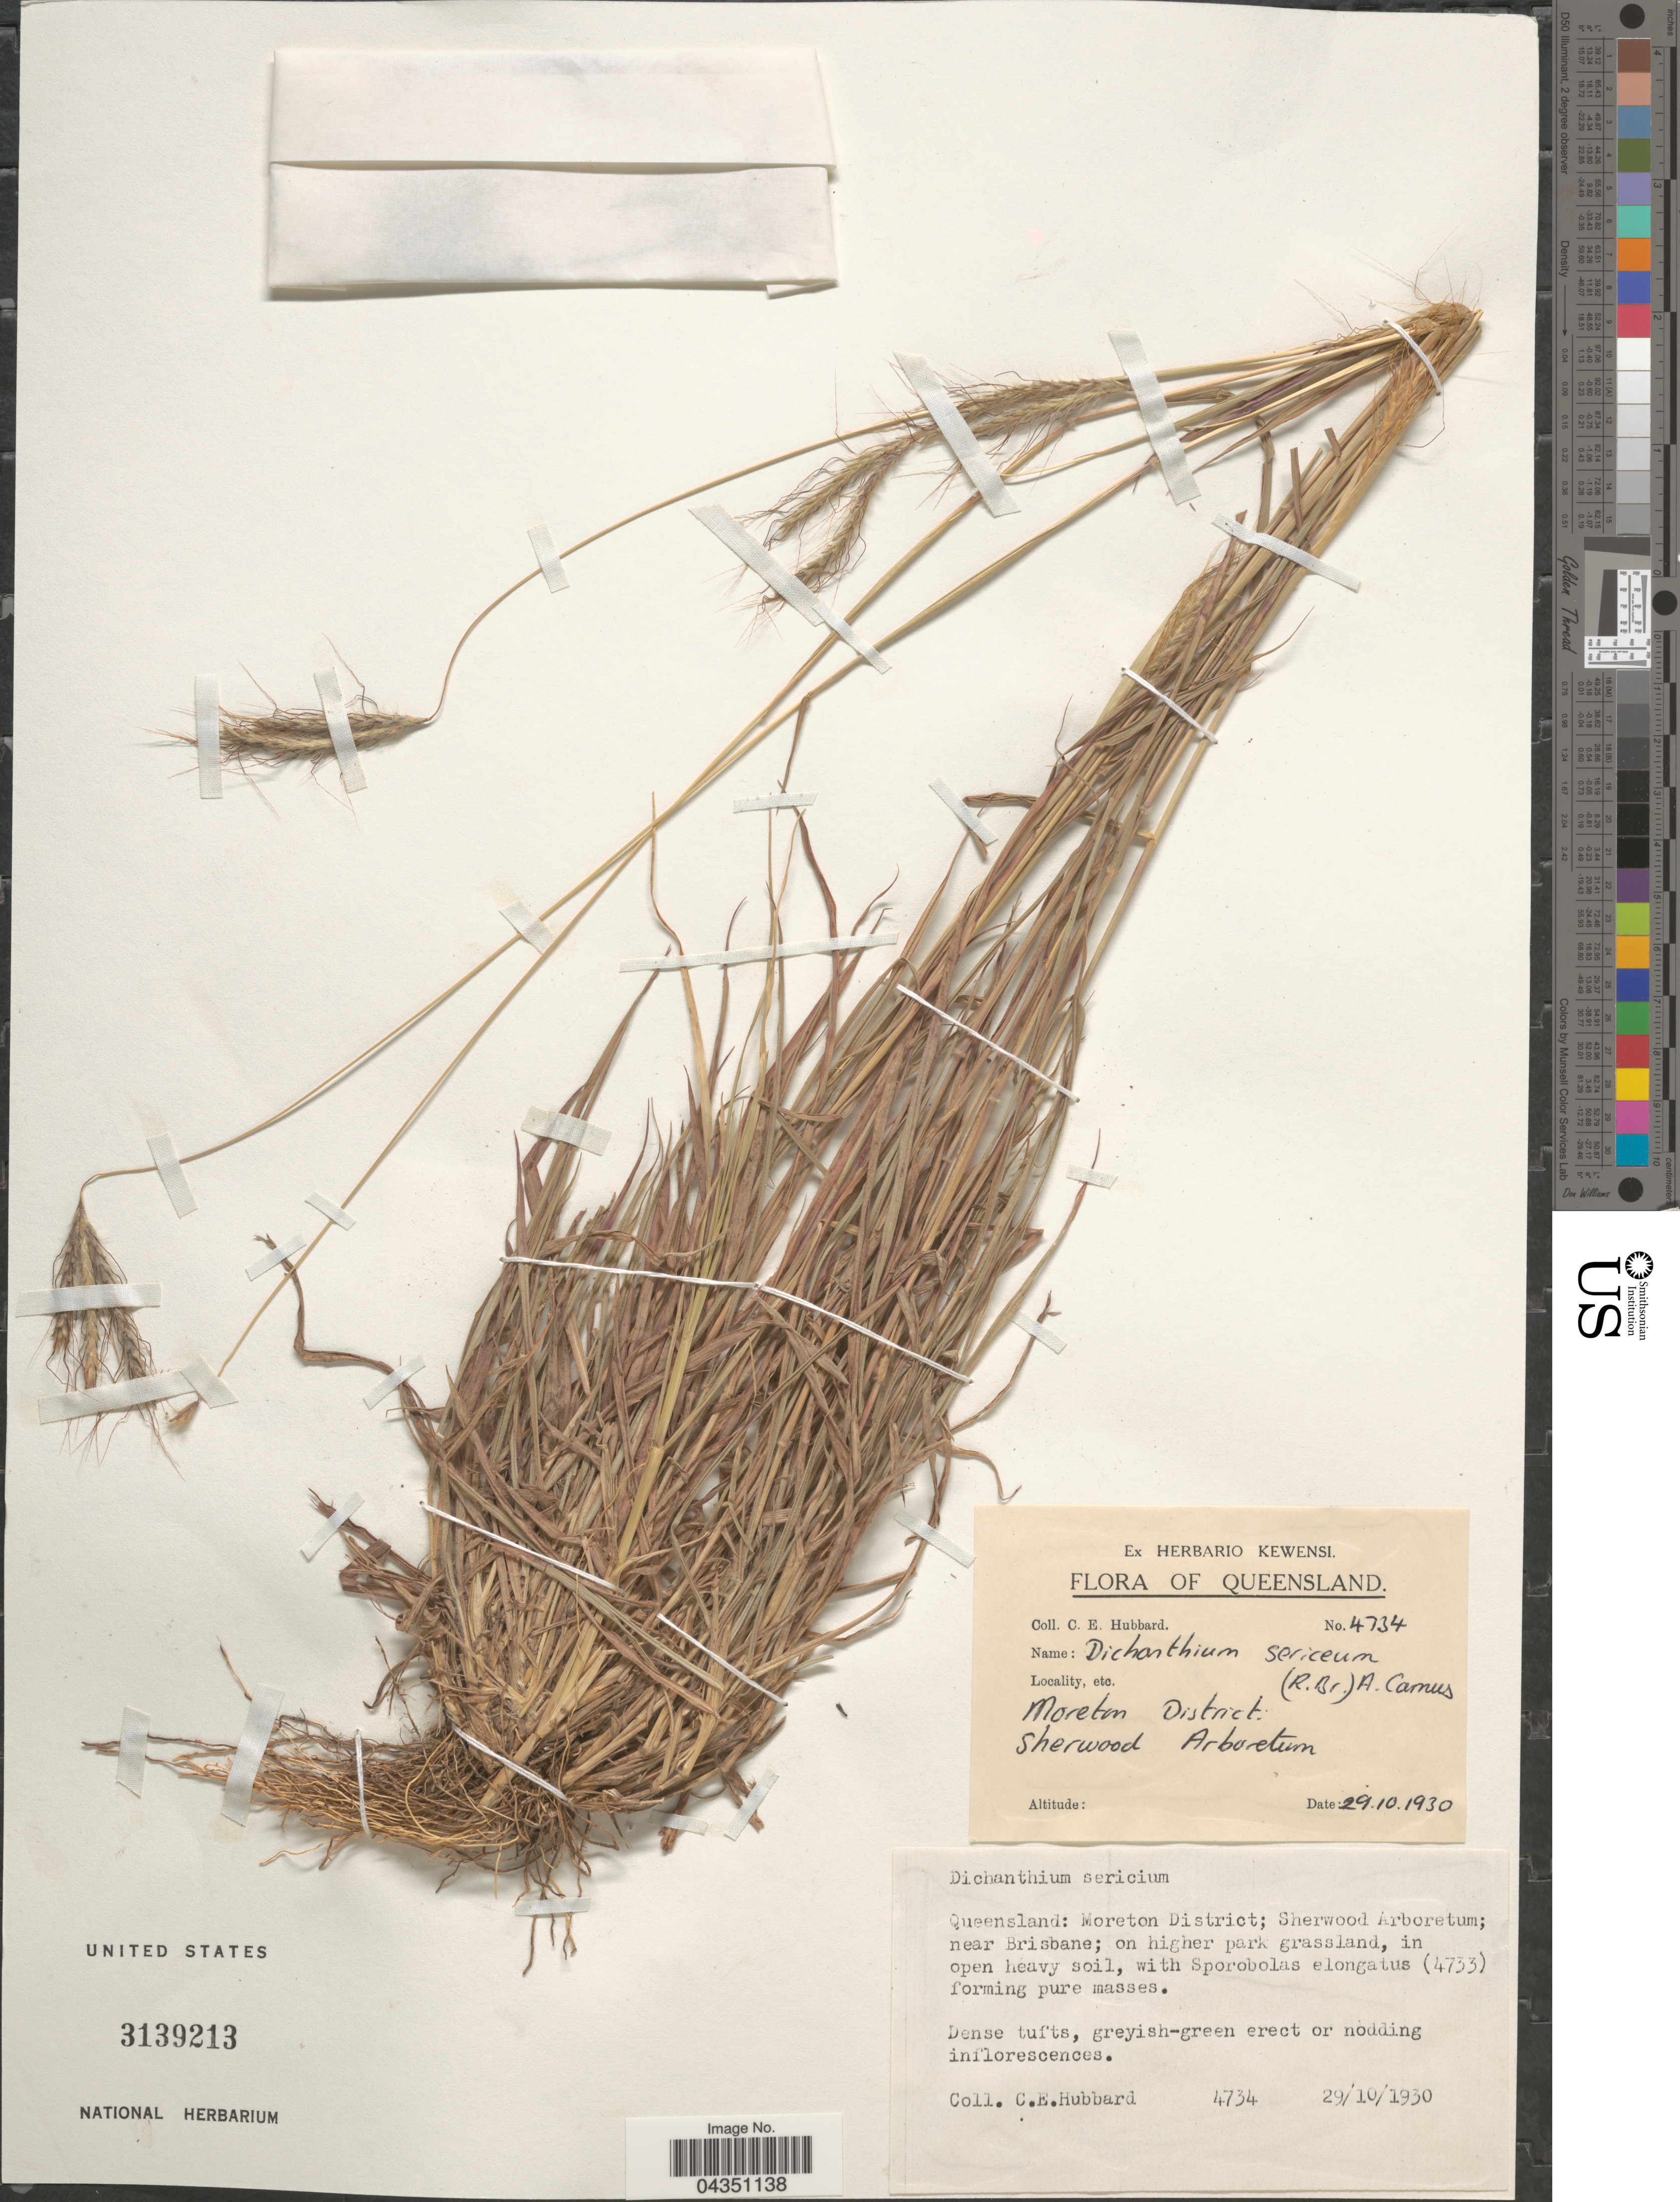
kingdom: Plantae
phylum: Tracheophyta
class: Liliopsida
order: Poales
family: Poaceae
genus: Dichanthium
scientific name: Dichanthium sericeum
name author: (R. Br.) A. Camus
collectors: C. E. Hubbard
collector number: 4734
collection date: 1930-10-29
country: Australia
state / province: Queensland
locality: Moreton District: Sherwood Arboretum; near Brisbane.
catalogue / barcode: US 3139213